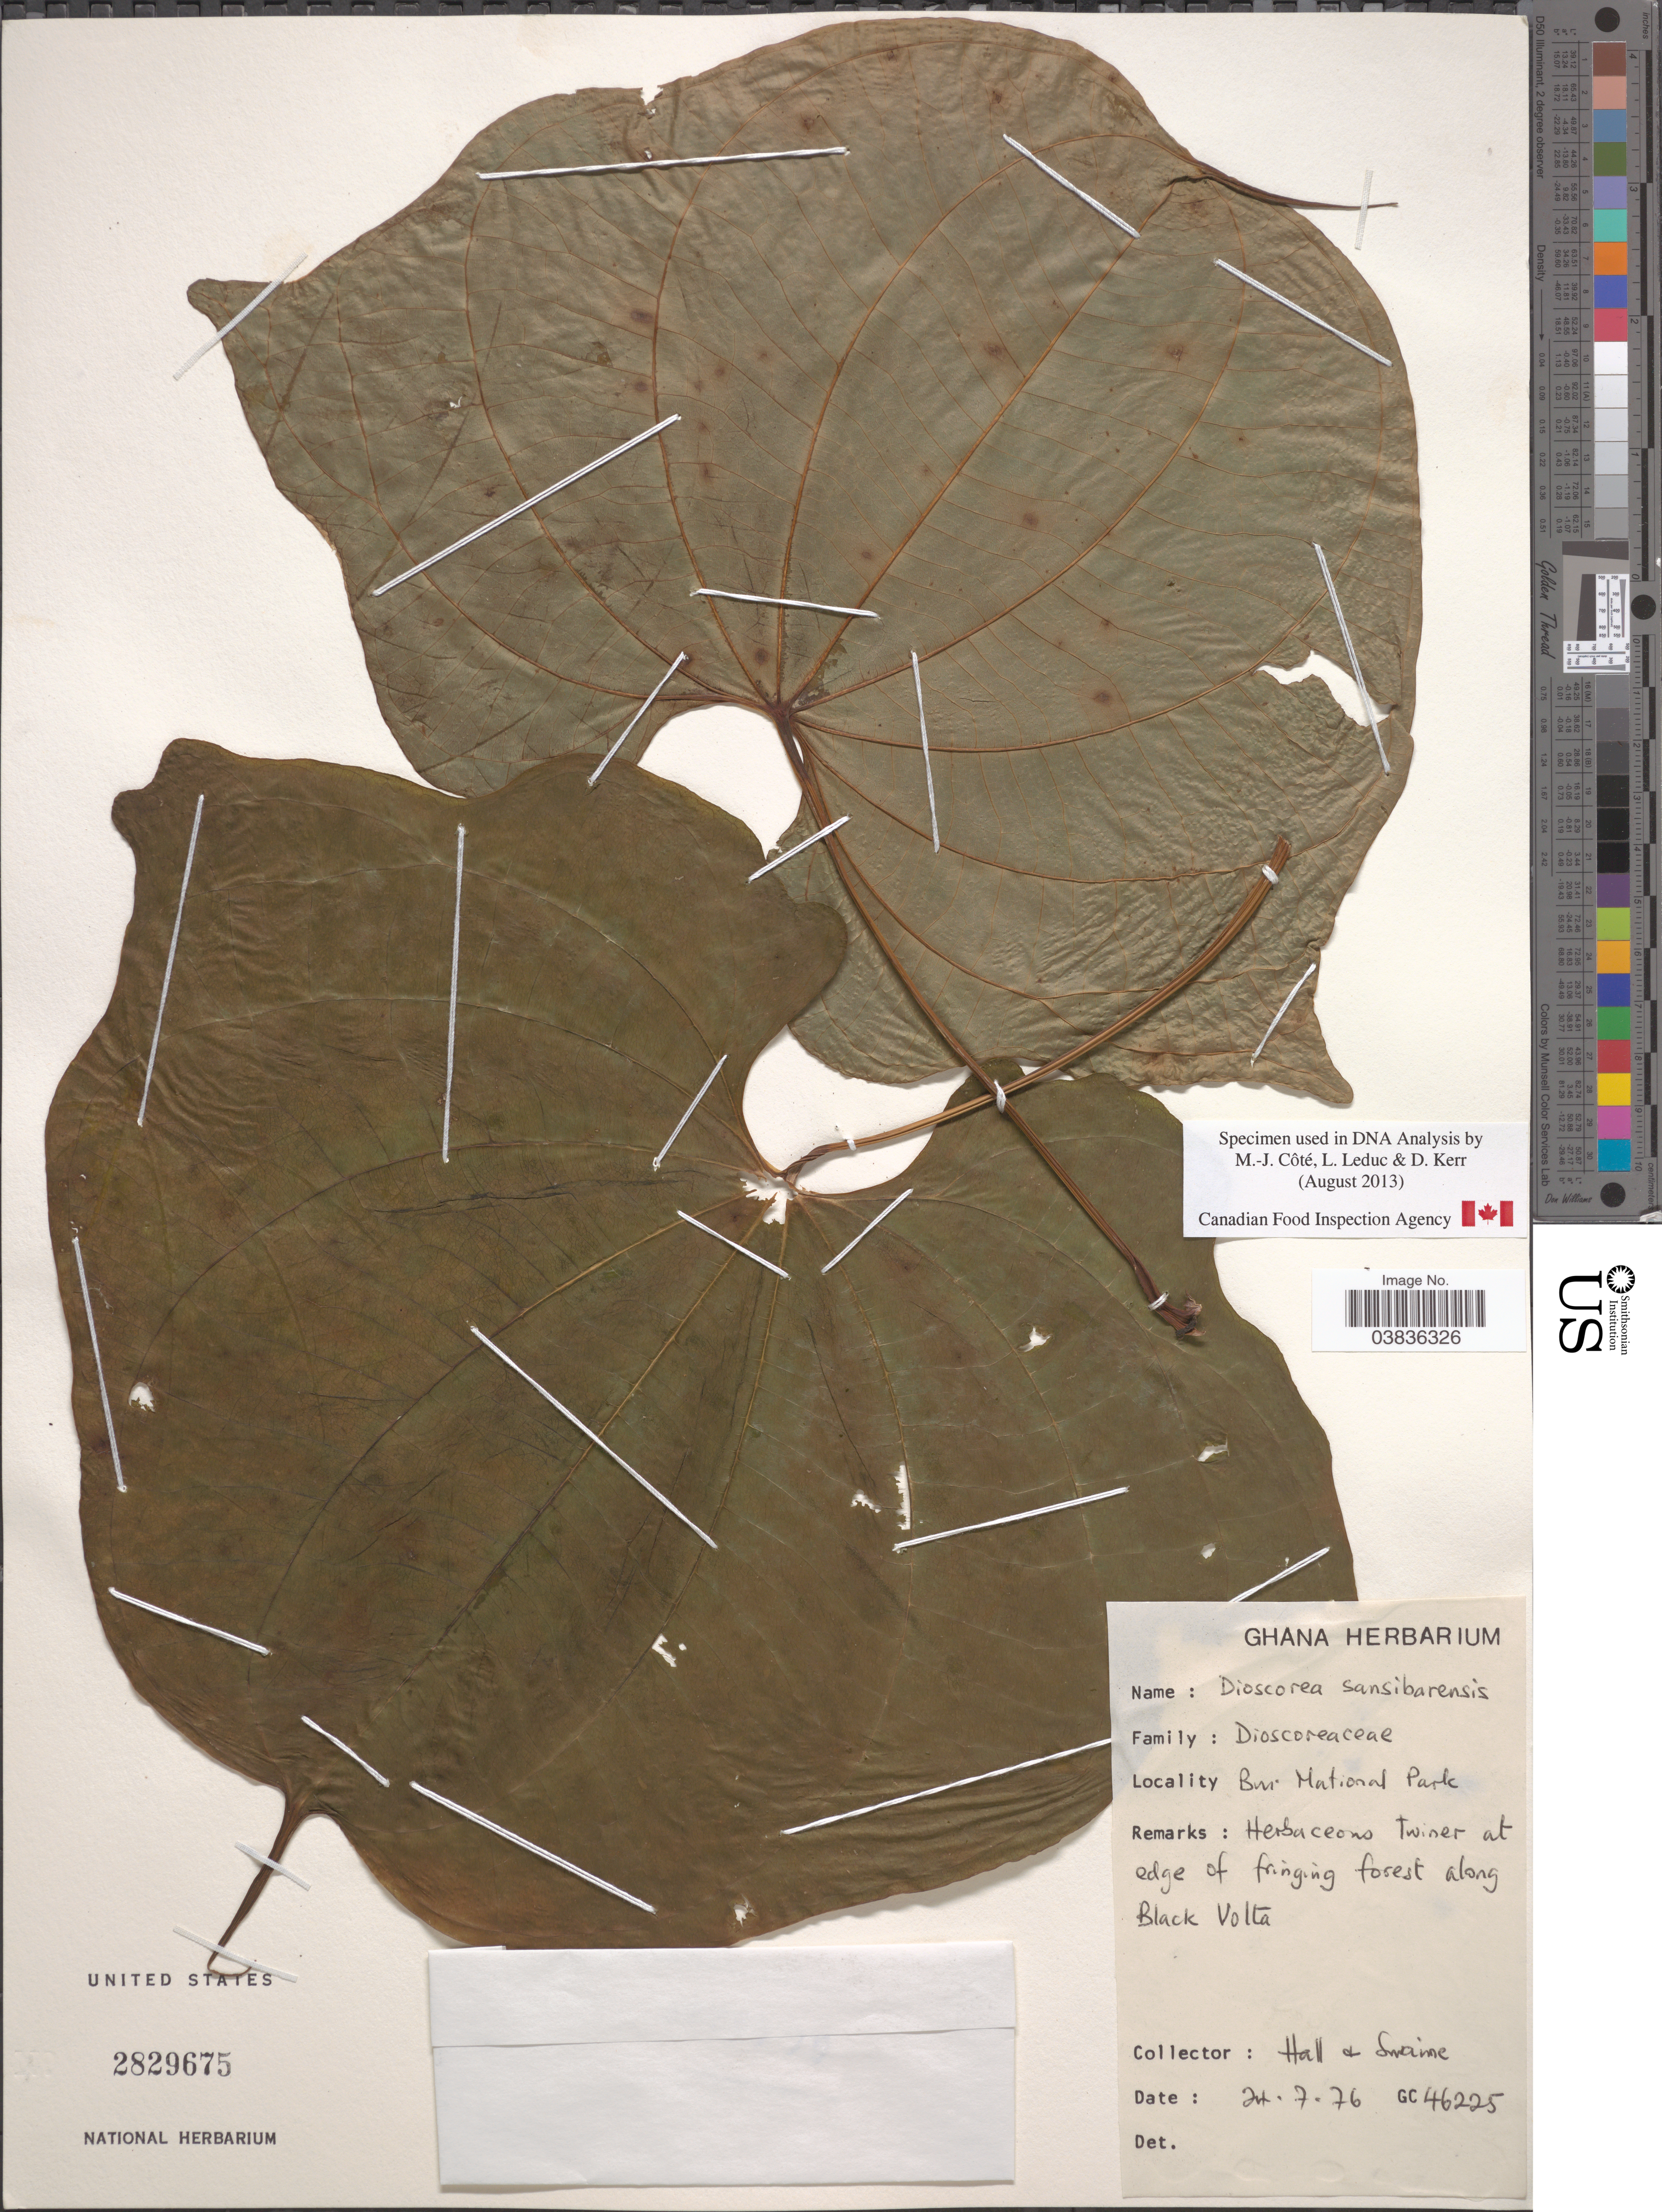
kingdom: Plantae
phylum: Tracheophyta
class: Liliopsida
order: Dioscoreales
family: Dioscoreaceae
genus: Dioscorea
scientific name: Dioscorea sansibarensis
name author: Pax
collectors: -- Hall & M. Swaine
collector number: GC46225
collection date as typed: Transcribed d/m/y: 24/7/76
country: Ghana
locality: Bui National Park. At edge of fringing forest along Black Volta.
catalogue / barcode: US 2829675